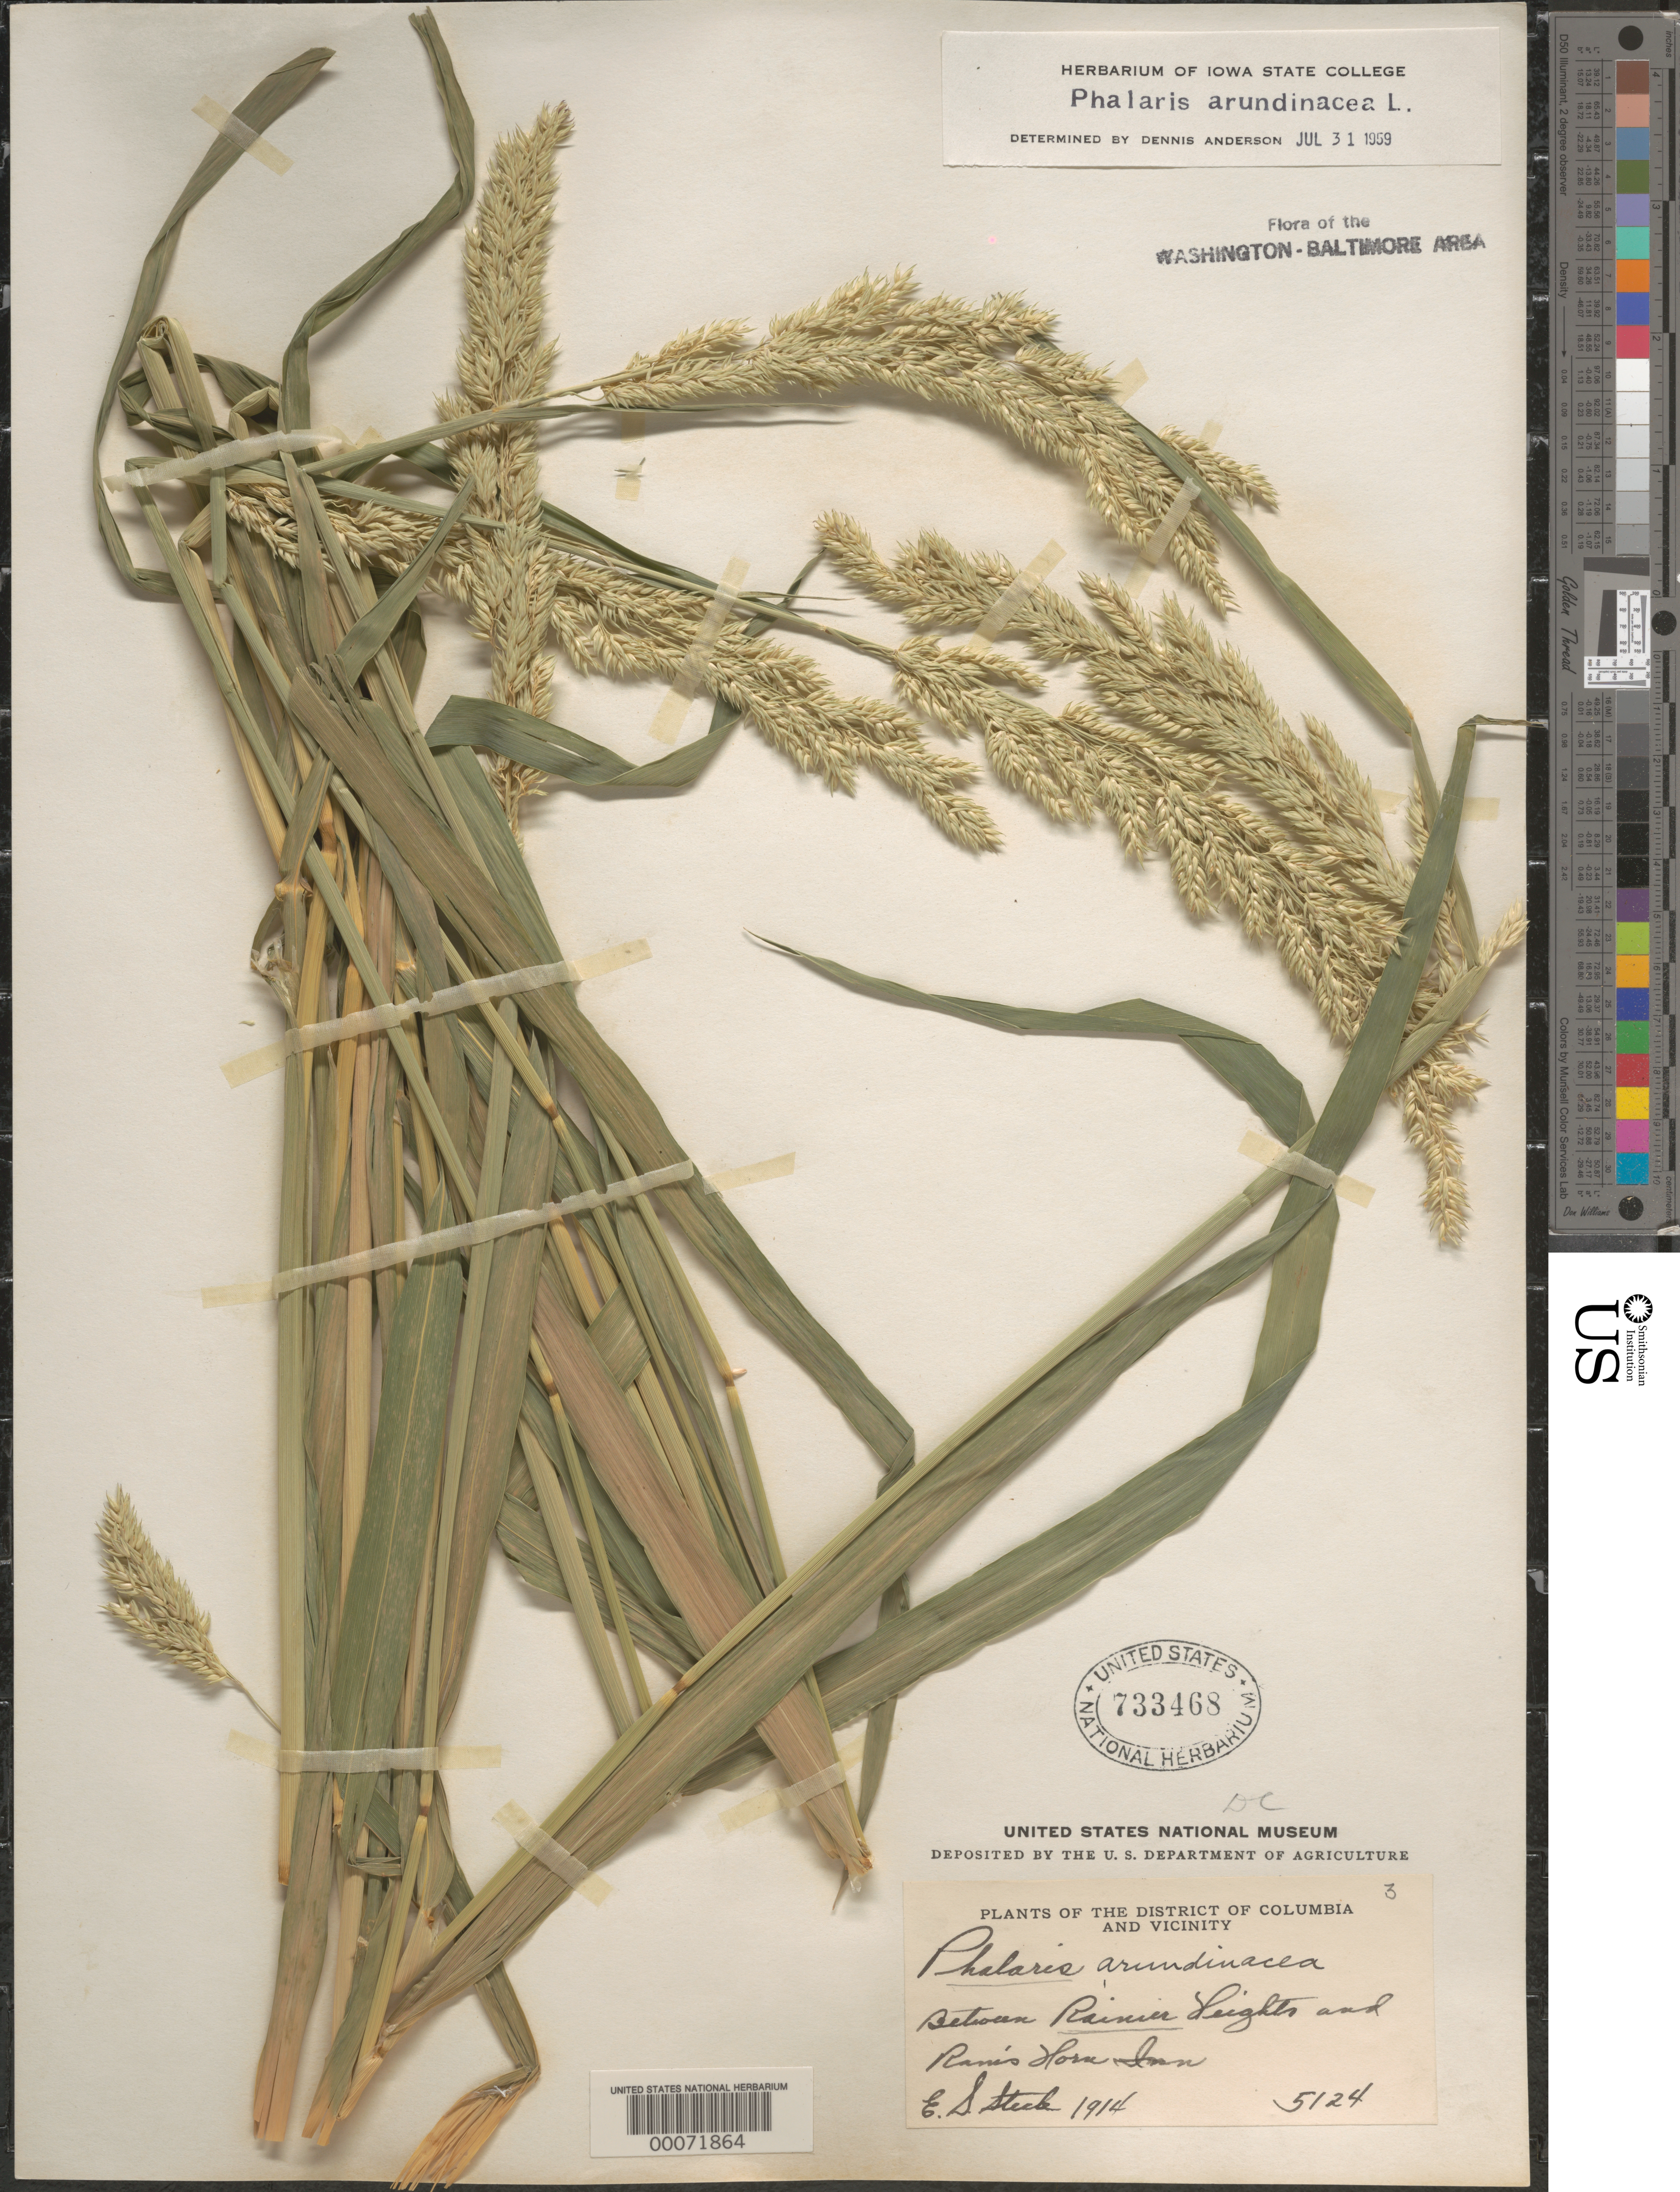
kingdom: Plantae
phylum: Tracheophyta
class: Liliopsida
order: Poales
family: Poaceae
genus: Phalaris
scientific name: Phalaris arundinacea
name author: L.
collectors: E. Steele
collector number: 5124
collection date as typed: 1914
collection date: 1914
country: United States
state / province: District of Columbia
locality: Between Rainier Heights and Ram's Horn Inn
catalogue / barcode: US 733468